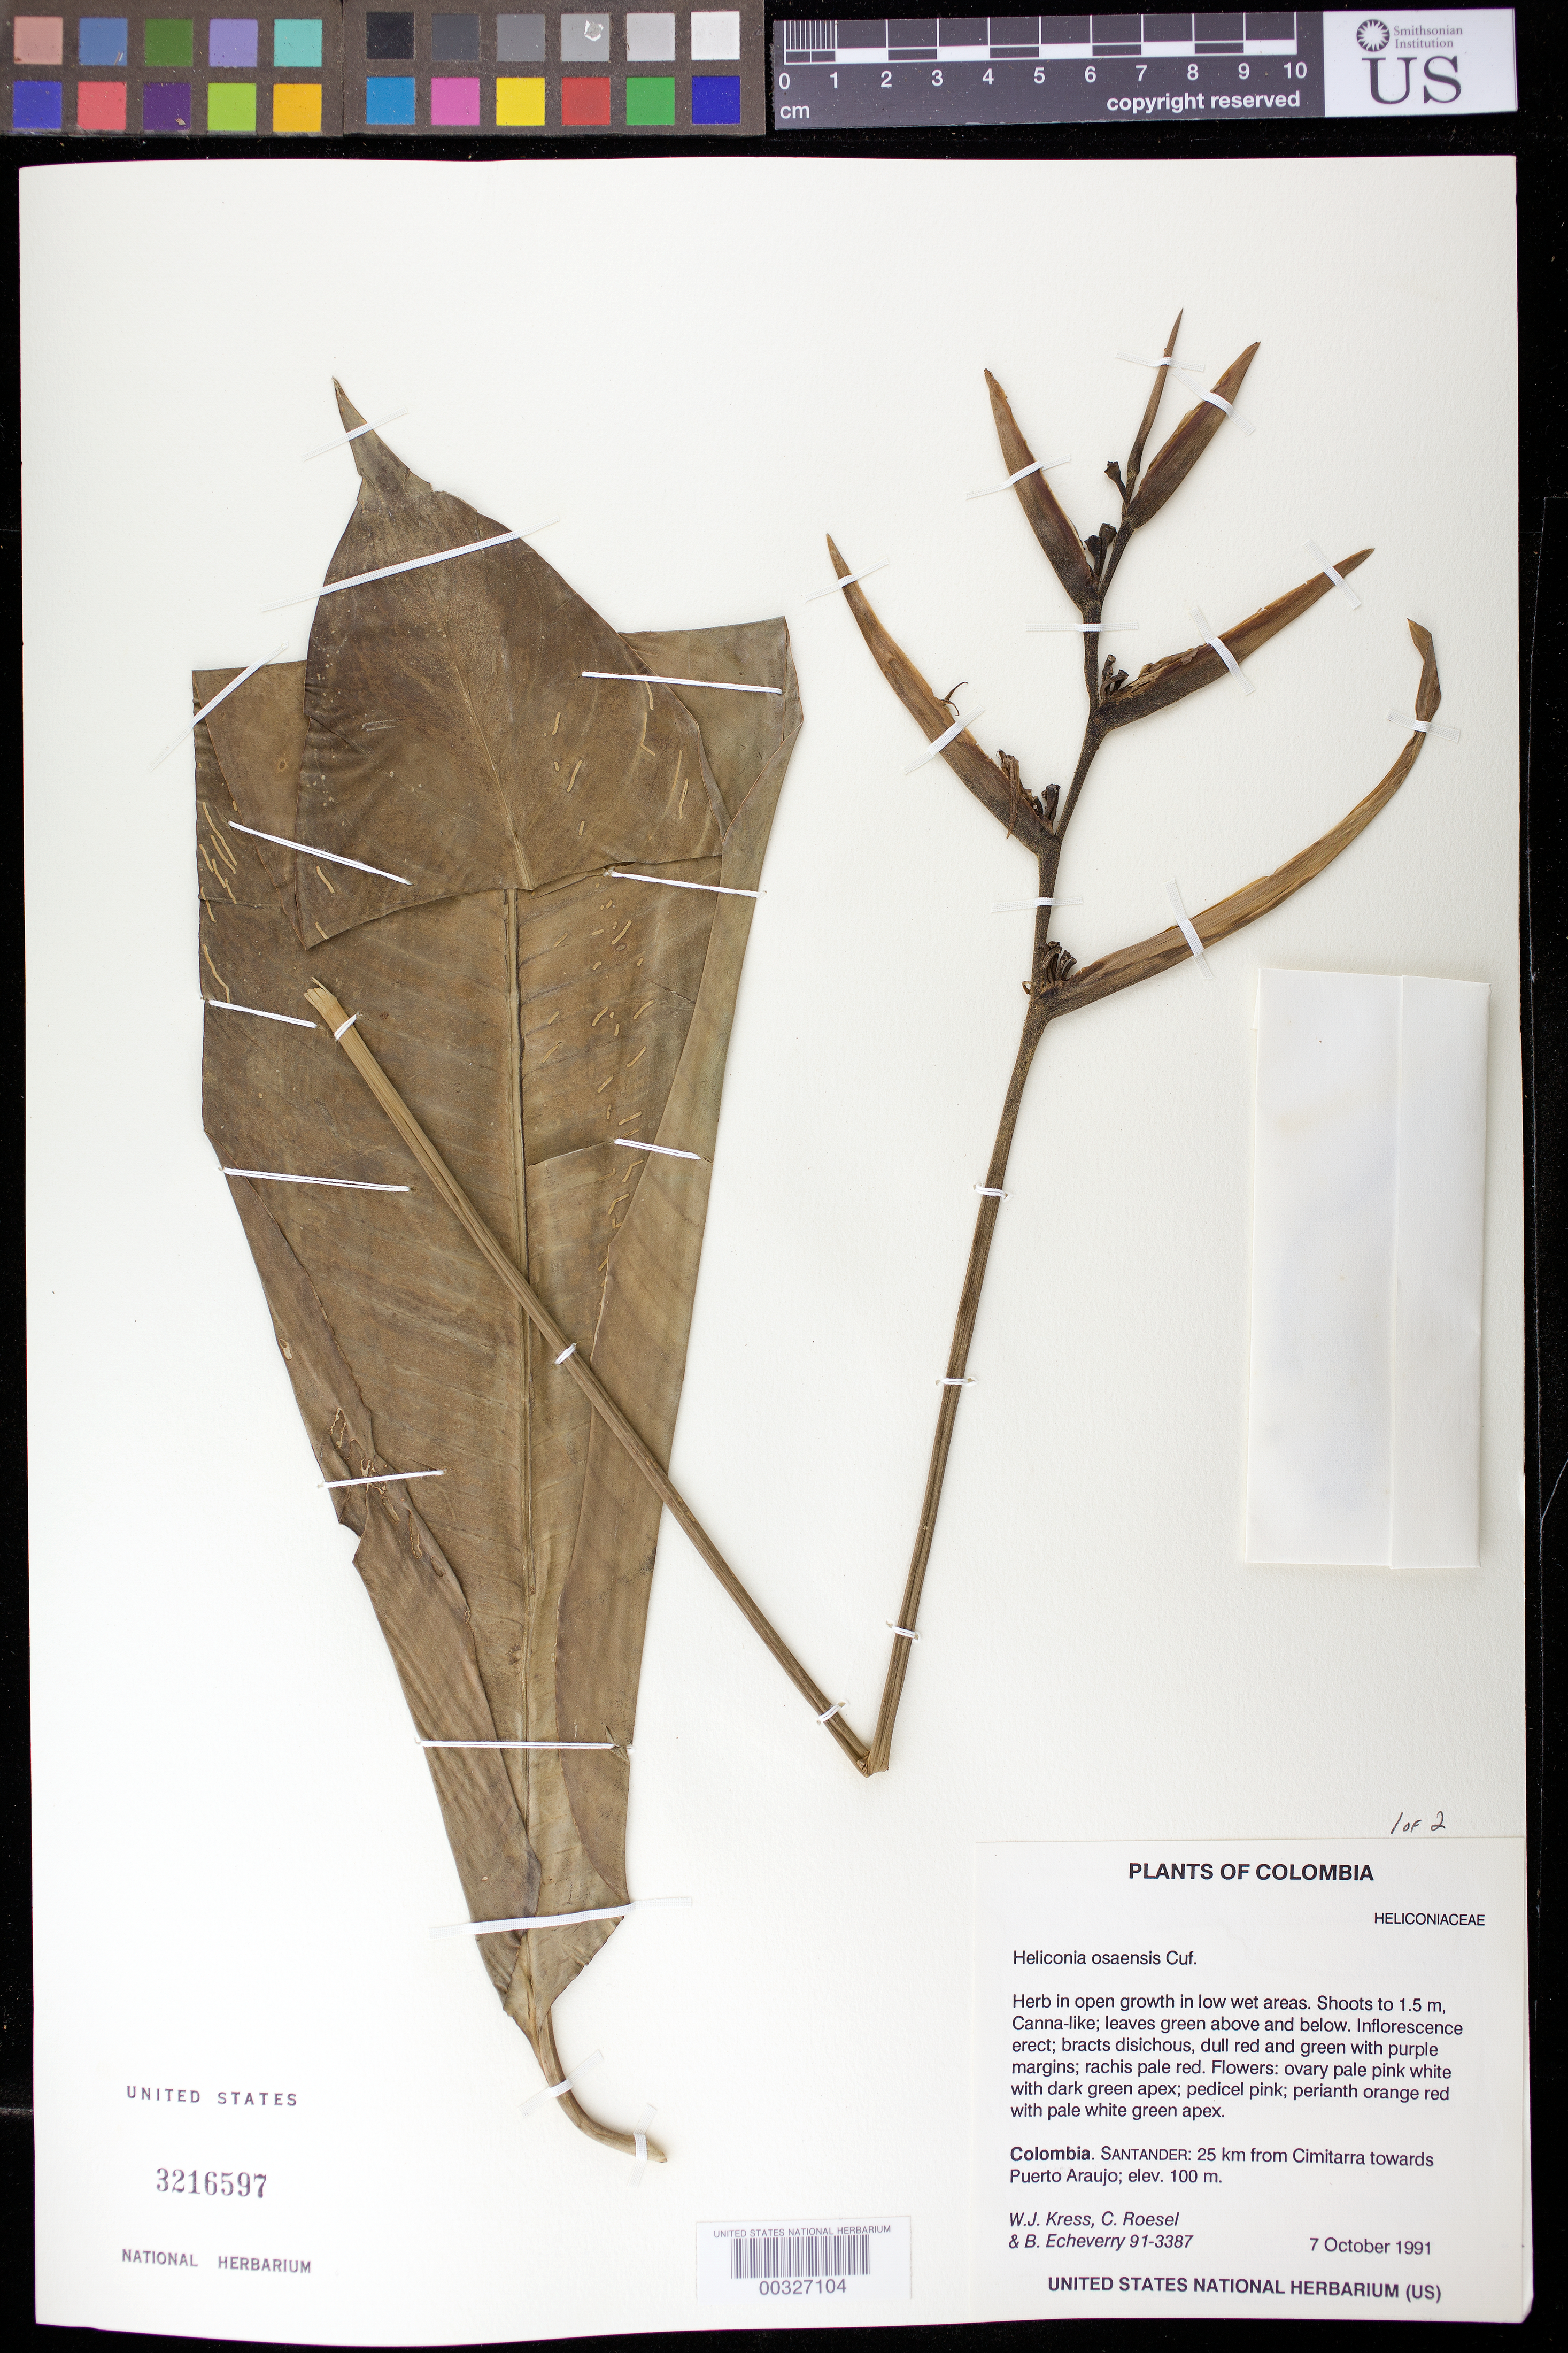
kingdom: Plantae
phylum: Tracheophyta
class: Liliopsida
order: Zingiberales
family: Heliconiaceae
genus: Heliconia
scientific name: Heliconia osaensis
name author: Cufod.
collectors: W. J. Kress, C. S. Roesel & B. Echeverry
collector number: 91-3387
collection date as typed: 07 Oct 1991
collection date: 1991-10-07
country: Colombia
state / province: Santander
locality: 25 km from Cimitarra towards Puerto Araujo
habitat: In open growth in low wet areas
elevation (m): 100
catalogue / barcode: US 3216597